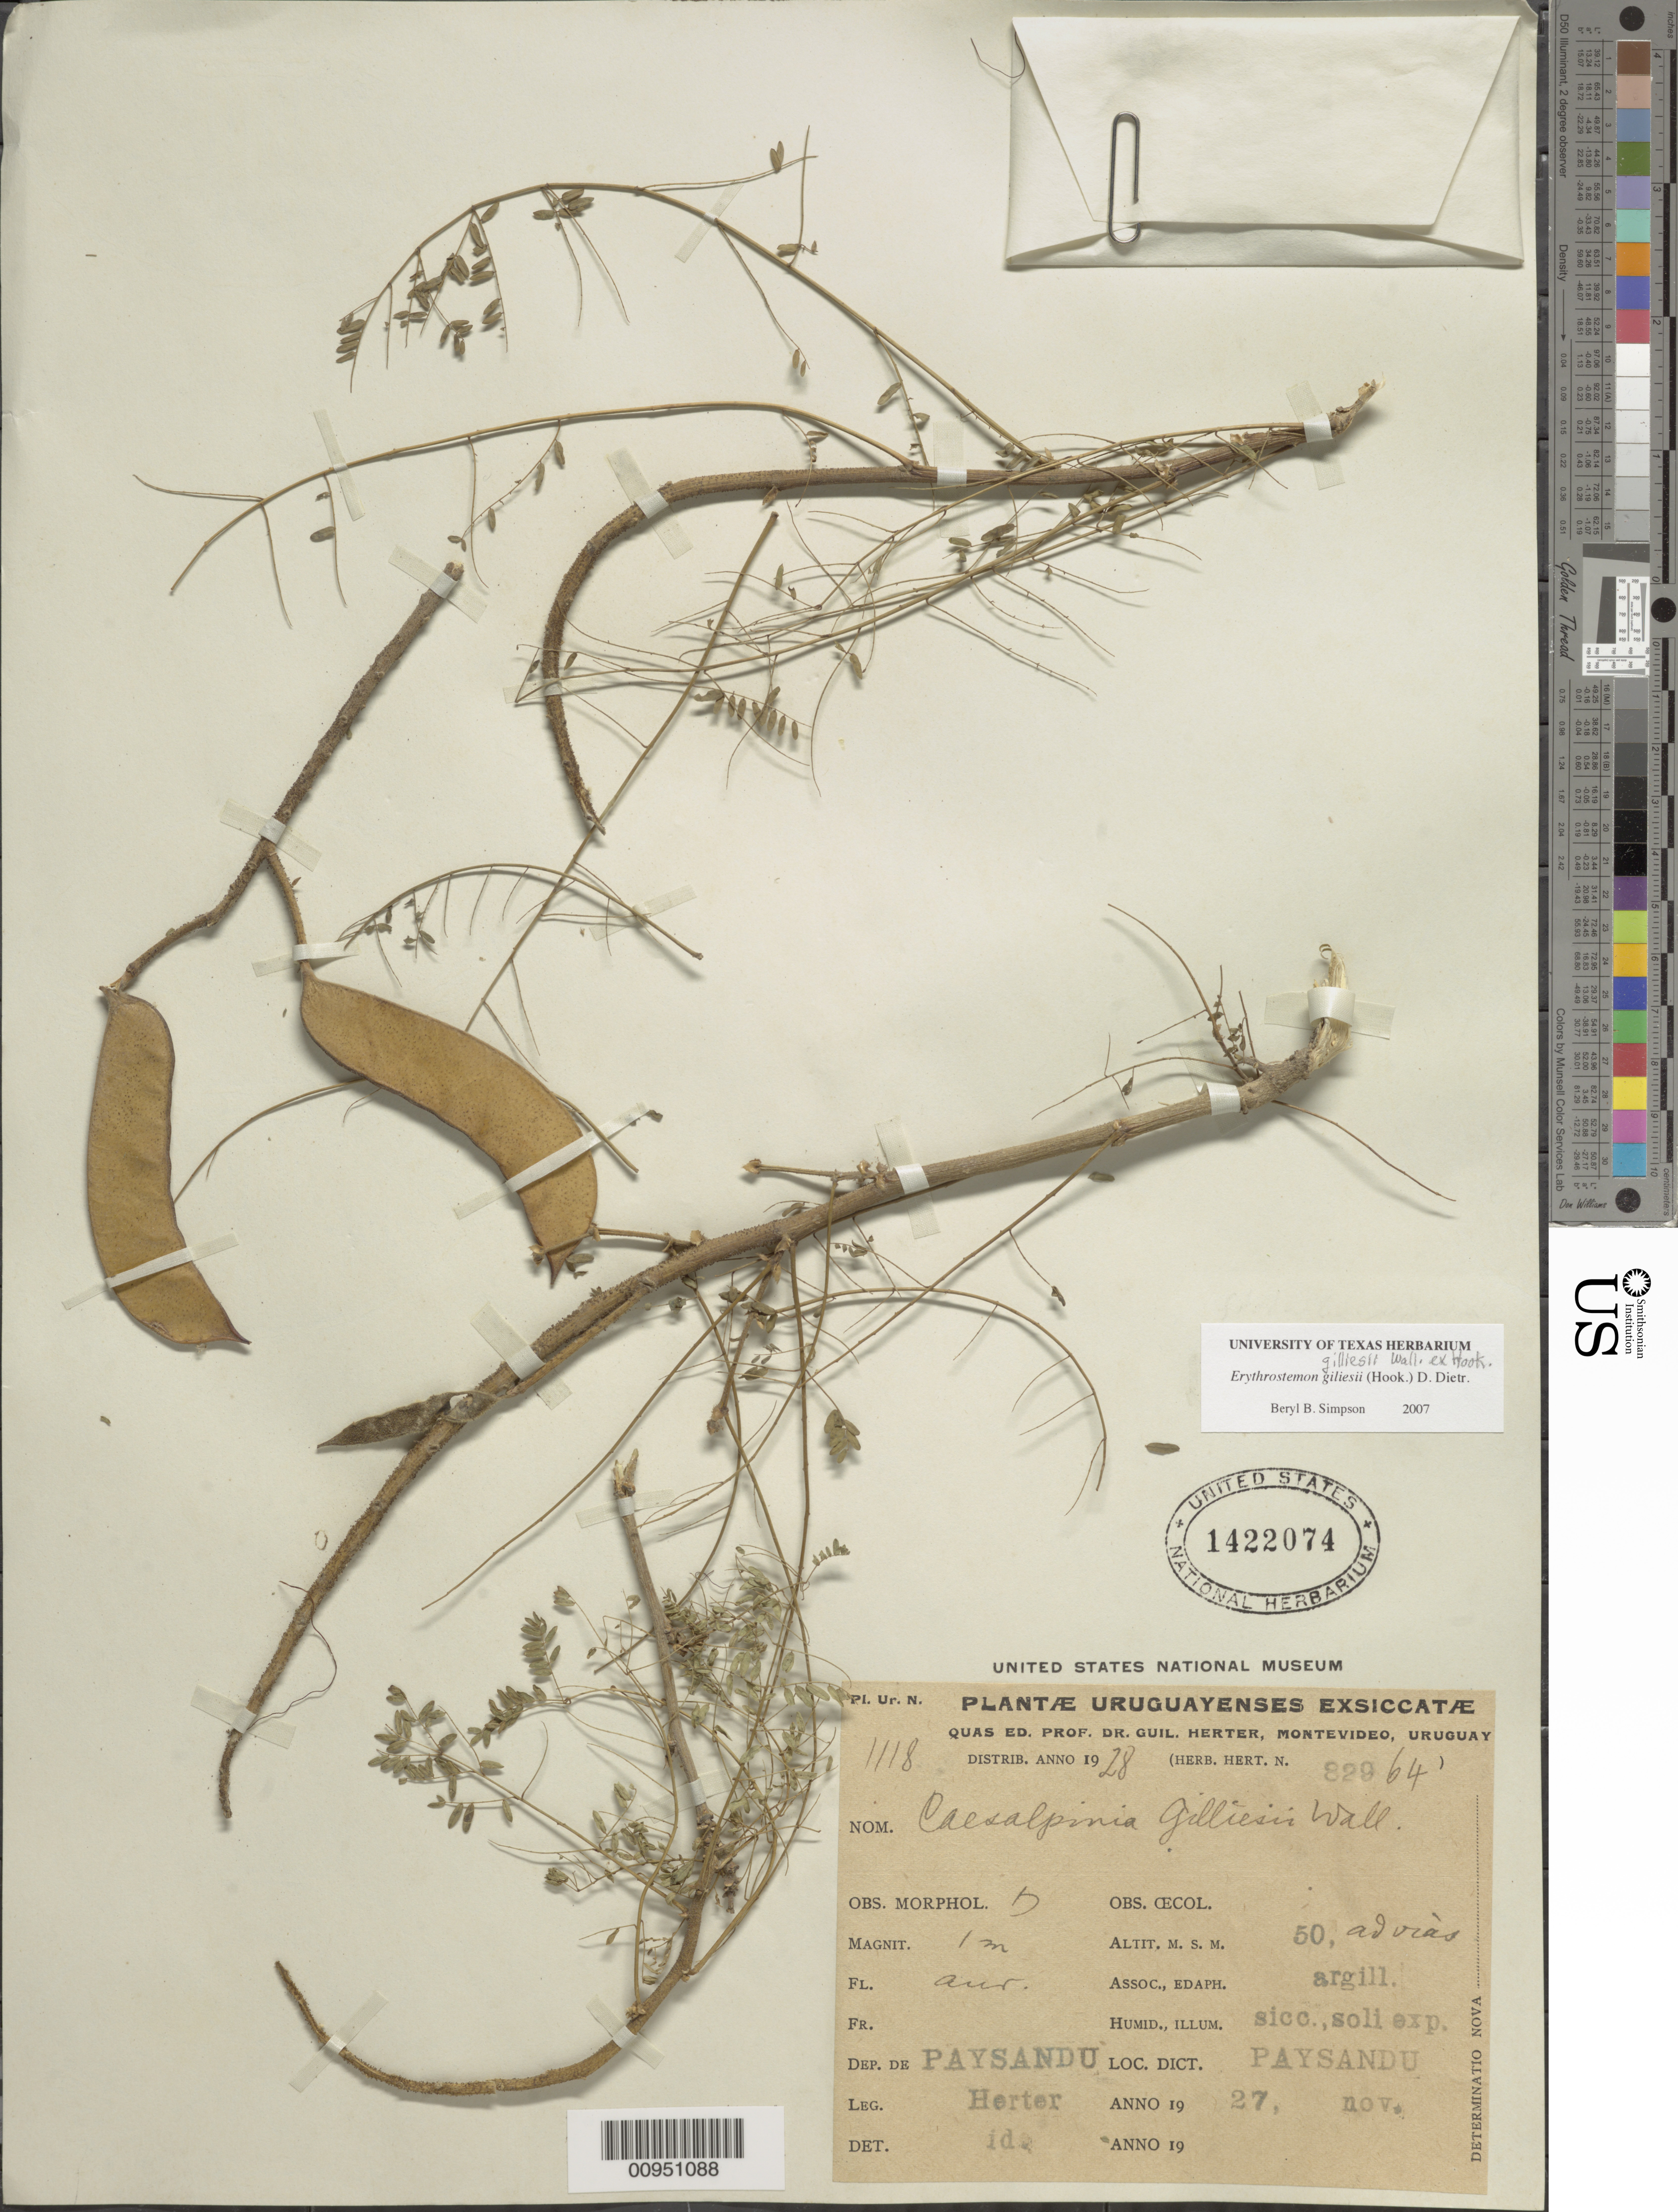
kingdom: Plantae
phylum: Tracheophyta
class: Magnoliopsida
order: Fabales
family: Fabaceae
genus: Erythrostemon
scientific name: Erythrostemon gilliesii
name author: (Hook.) Klotzsch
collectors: W. G. Herter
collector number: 1118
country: Uruguay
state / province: Montevideo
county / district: Paysandu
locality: Paysandu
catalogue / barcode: US 1422074